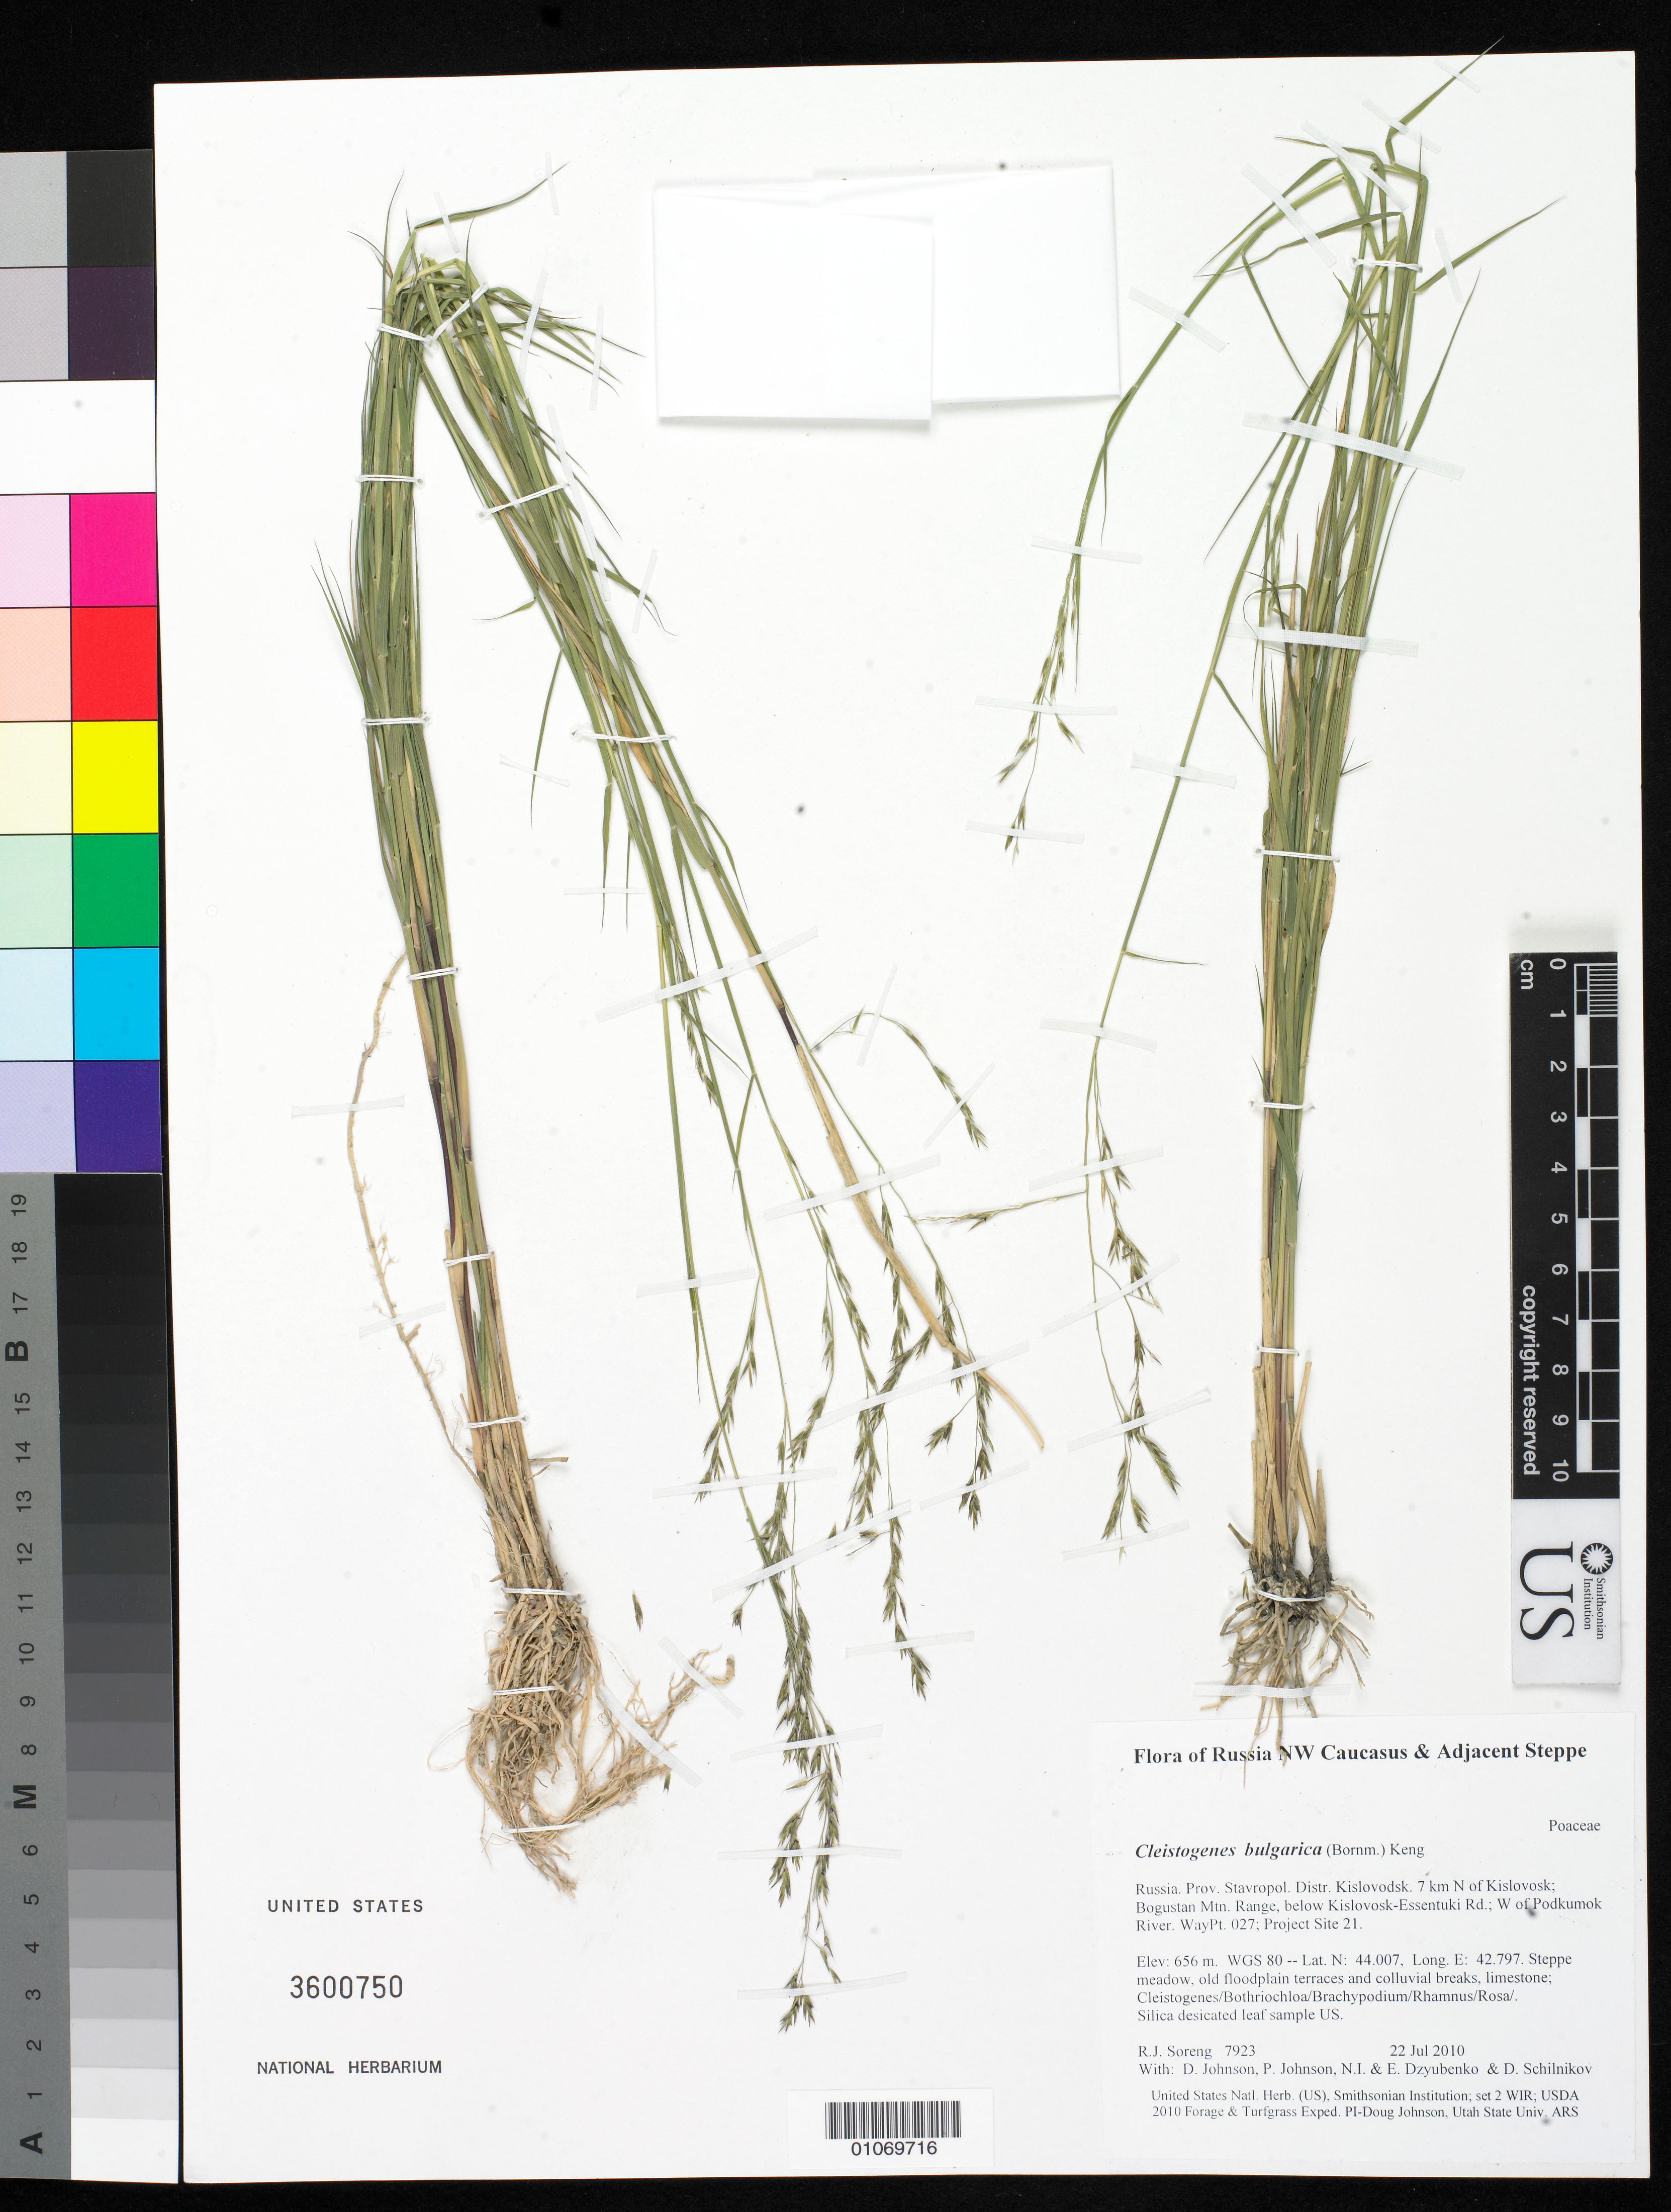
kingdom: Plantae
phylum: Tracheophyta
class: Liliopsida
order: Poales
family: Poaceae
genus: Cleistogenes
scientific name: Cleistogenes bulgarica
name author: (Bornm.) Keng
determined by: Soreng, Robert J., Research Associate (BOT), Smithsonian Institution - National Museum of Natural History (UNITED STATES)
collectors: R. J. Soreng, D. Johnson, P. Johnson, N. Dzyubenko, E. Dzyubenko & D. Schilnikov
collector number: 7923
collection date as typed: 22 Jul 2010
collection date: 2010-07-22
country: Russian Federation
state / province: Stavropol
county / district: Kislovodsk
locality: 7 km N of Kislovosk; Bogustan Mtn. Range, below Kislovosk-Essentuki Rd.; W of Podkumok River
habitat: Steppe meadow, old floodplain terraces and colluvial breaks, limestone; Cleistogenes/Bothriochloa/Brachypodium/Rhamnus/Rosa/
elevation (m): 656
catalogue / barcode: US 3600750